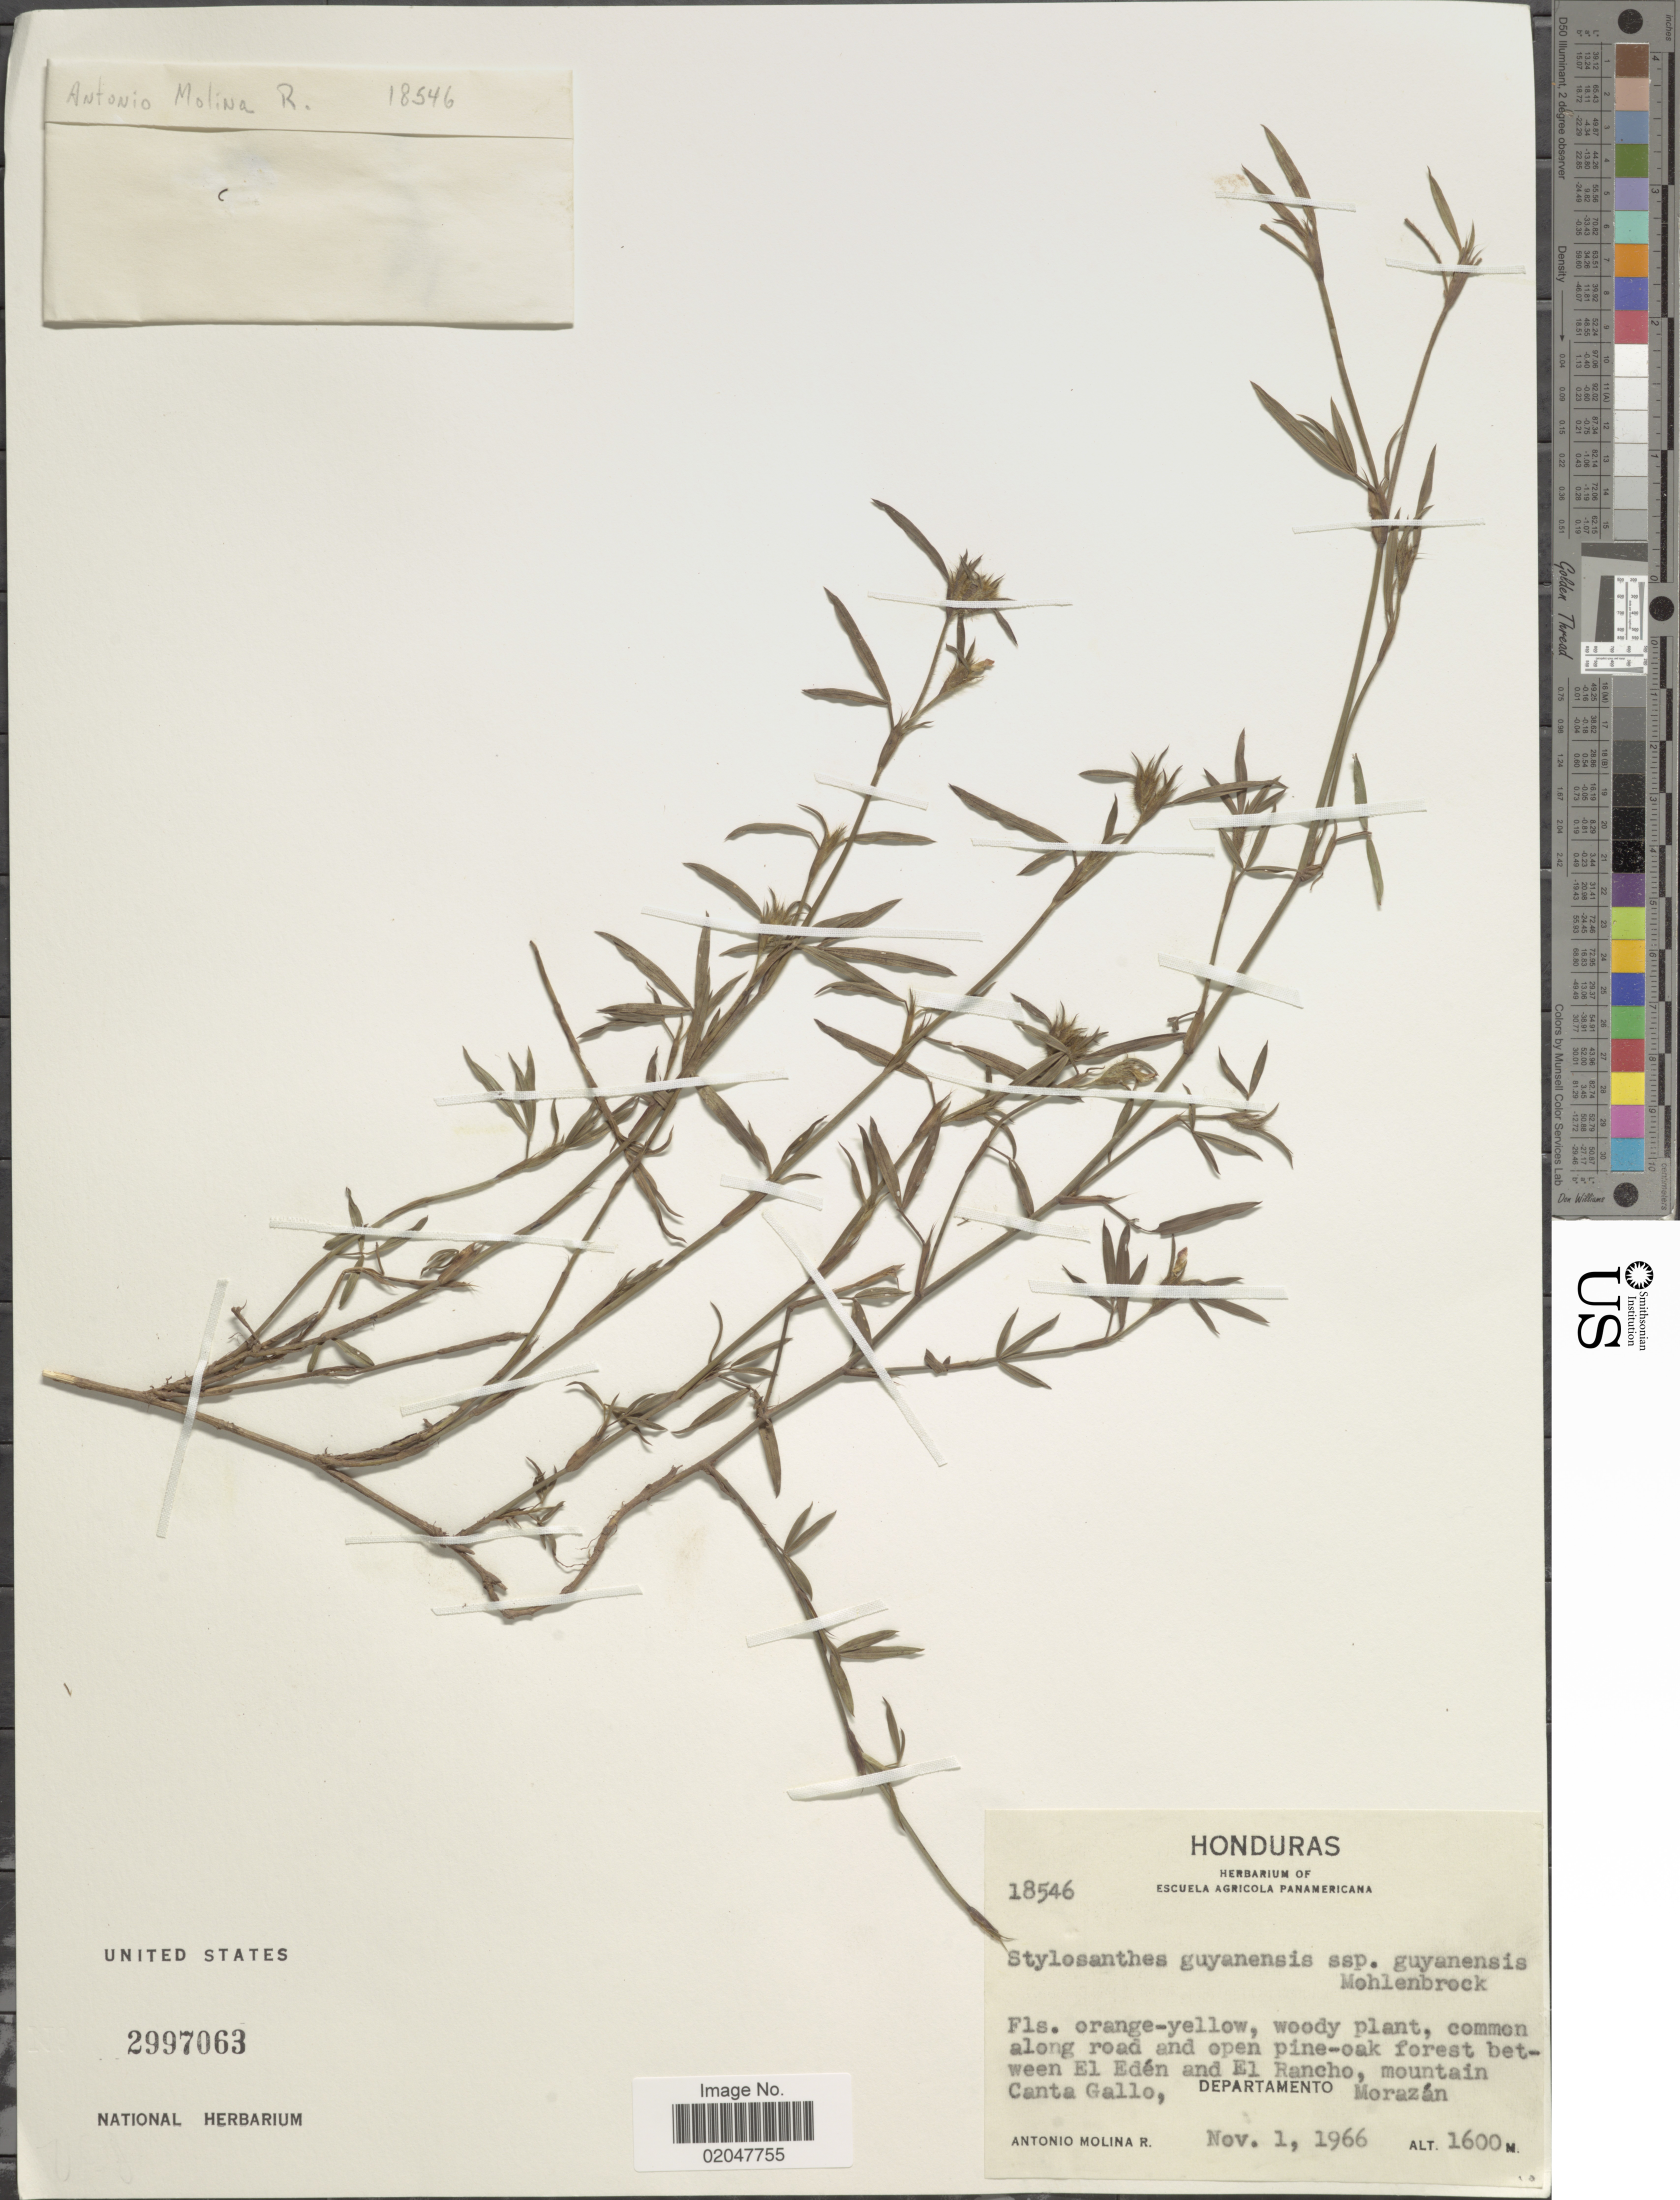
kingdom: Plantae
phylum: Tracheophyta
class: Magnoliopsida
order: Fabales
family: Fabaceae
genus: Stylosanthes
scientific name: Stylosanthes guianensis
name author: (Aubl.) Sw.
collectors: A. Molina R.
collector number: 18546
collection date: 1966-11-01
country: Honduras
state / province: Fco. Morazán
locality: Common along road and open pine oak forest between El Eden and El Rancho, mountain Canta Gallo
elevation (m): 1600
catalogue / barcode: US 2997063